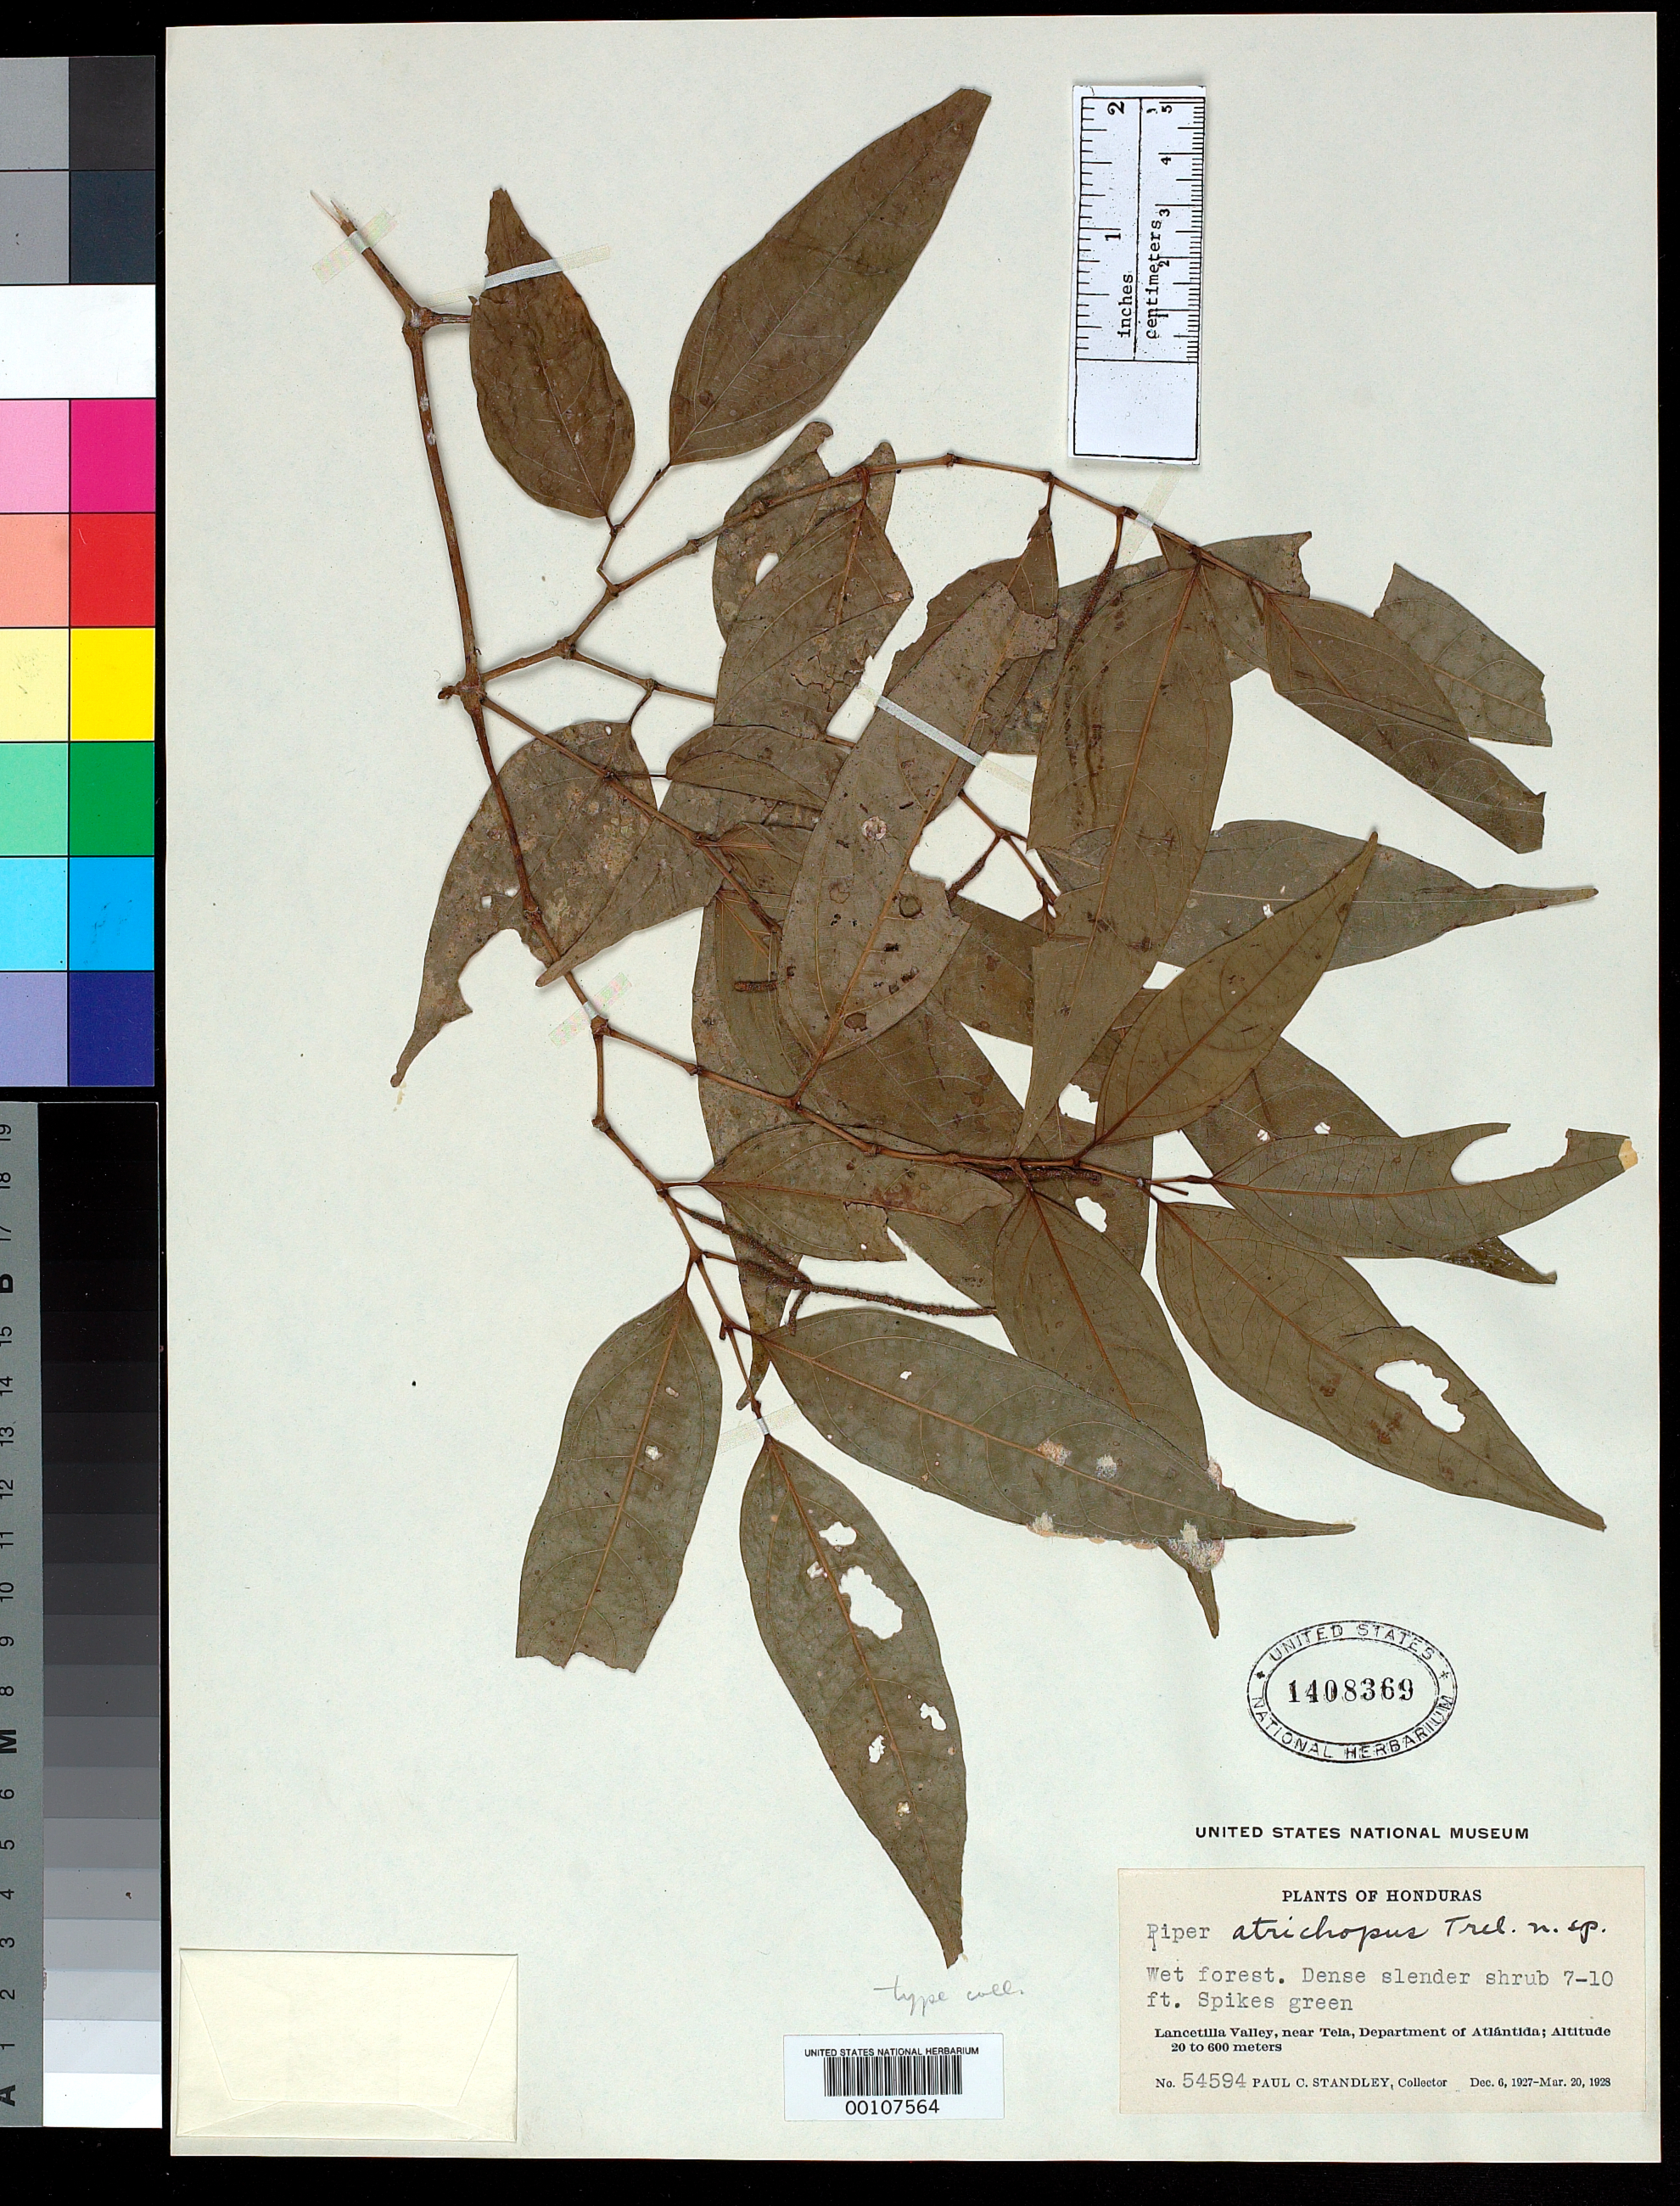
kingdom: Plantae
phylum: Tracheophyta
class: Magnoliopsida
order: Piperales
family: Piperaceae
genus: Piper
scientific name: Piper atrichopus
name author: Trel.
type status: Isotype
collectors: P. C. Standley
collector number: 54594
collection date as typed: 16 Jan 1988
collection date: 1988-01-16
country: Honduras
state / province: Atlántida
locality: Lancetilla Valley, near Tela.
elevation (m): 150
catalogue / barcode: US 1408369